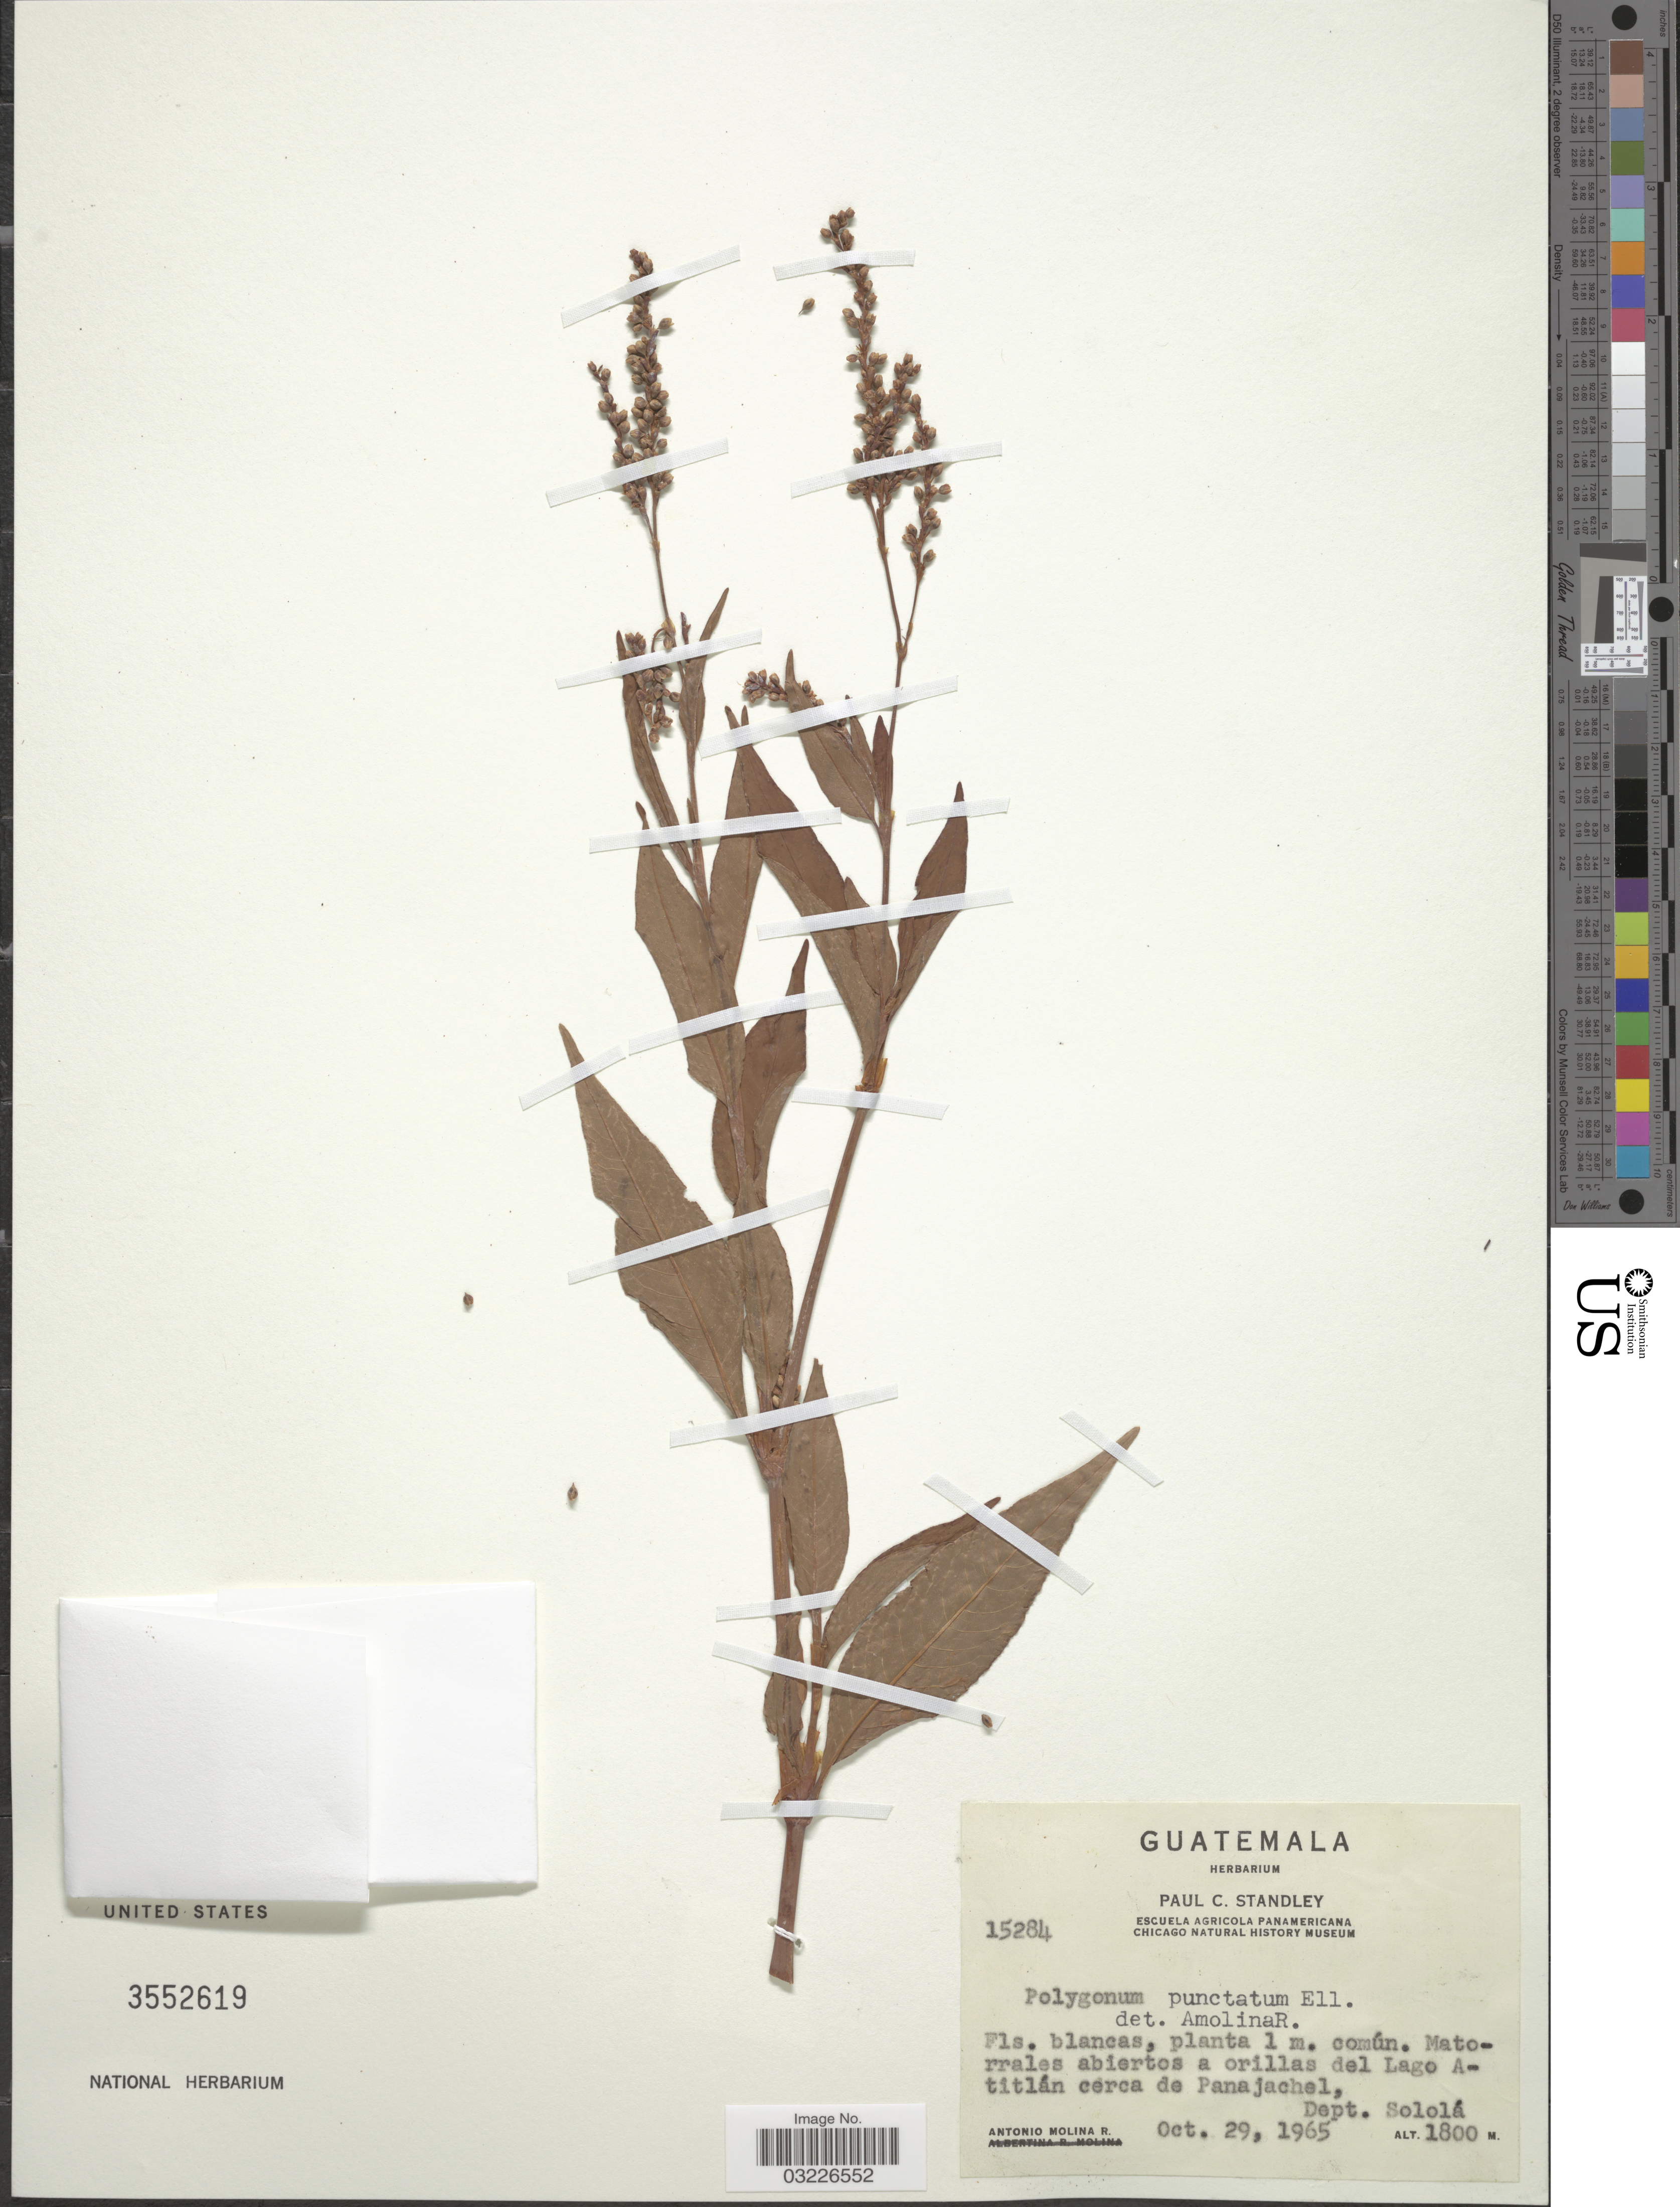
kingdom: Plantae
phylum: Tracheophyta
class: Magnoliopsida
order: Caryophyllales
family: Polygonaceae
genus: Persicaria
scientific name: Persicaria punctata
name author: (Elliott) Small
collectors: A. Molina R.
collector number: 15284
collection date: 1965-10-29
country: Guatemala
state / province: Sololá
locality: Matorrales abiertos a orillas del Lago Atitlán cerca de Panajachel, Dept. Sololá.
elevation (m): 1800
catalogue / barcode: US 3552619